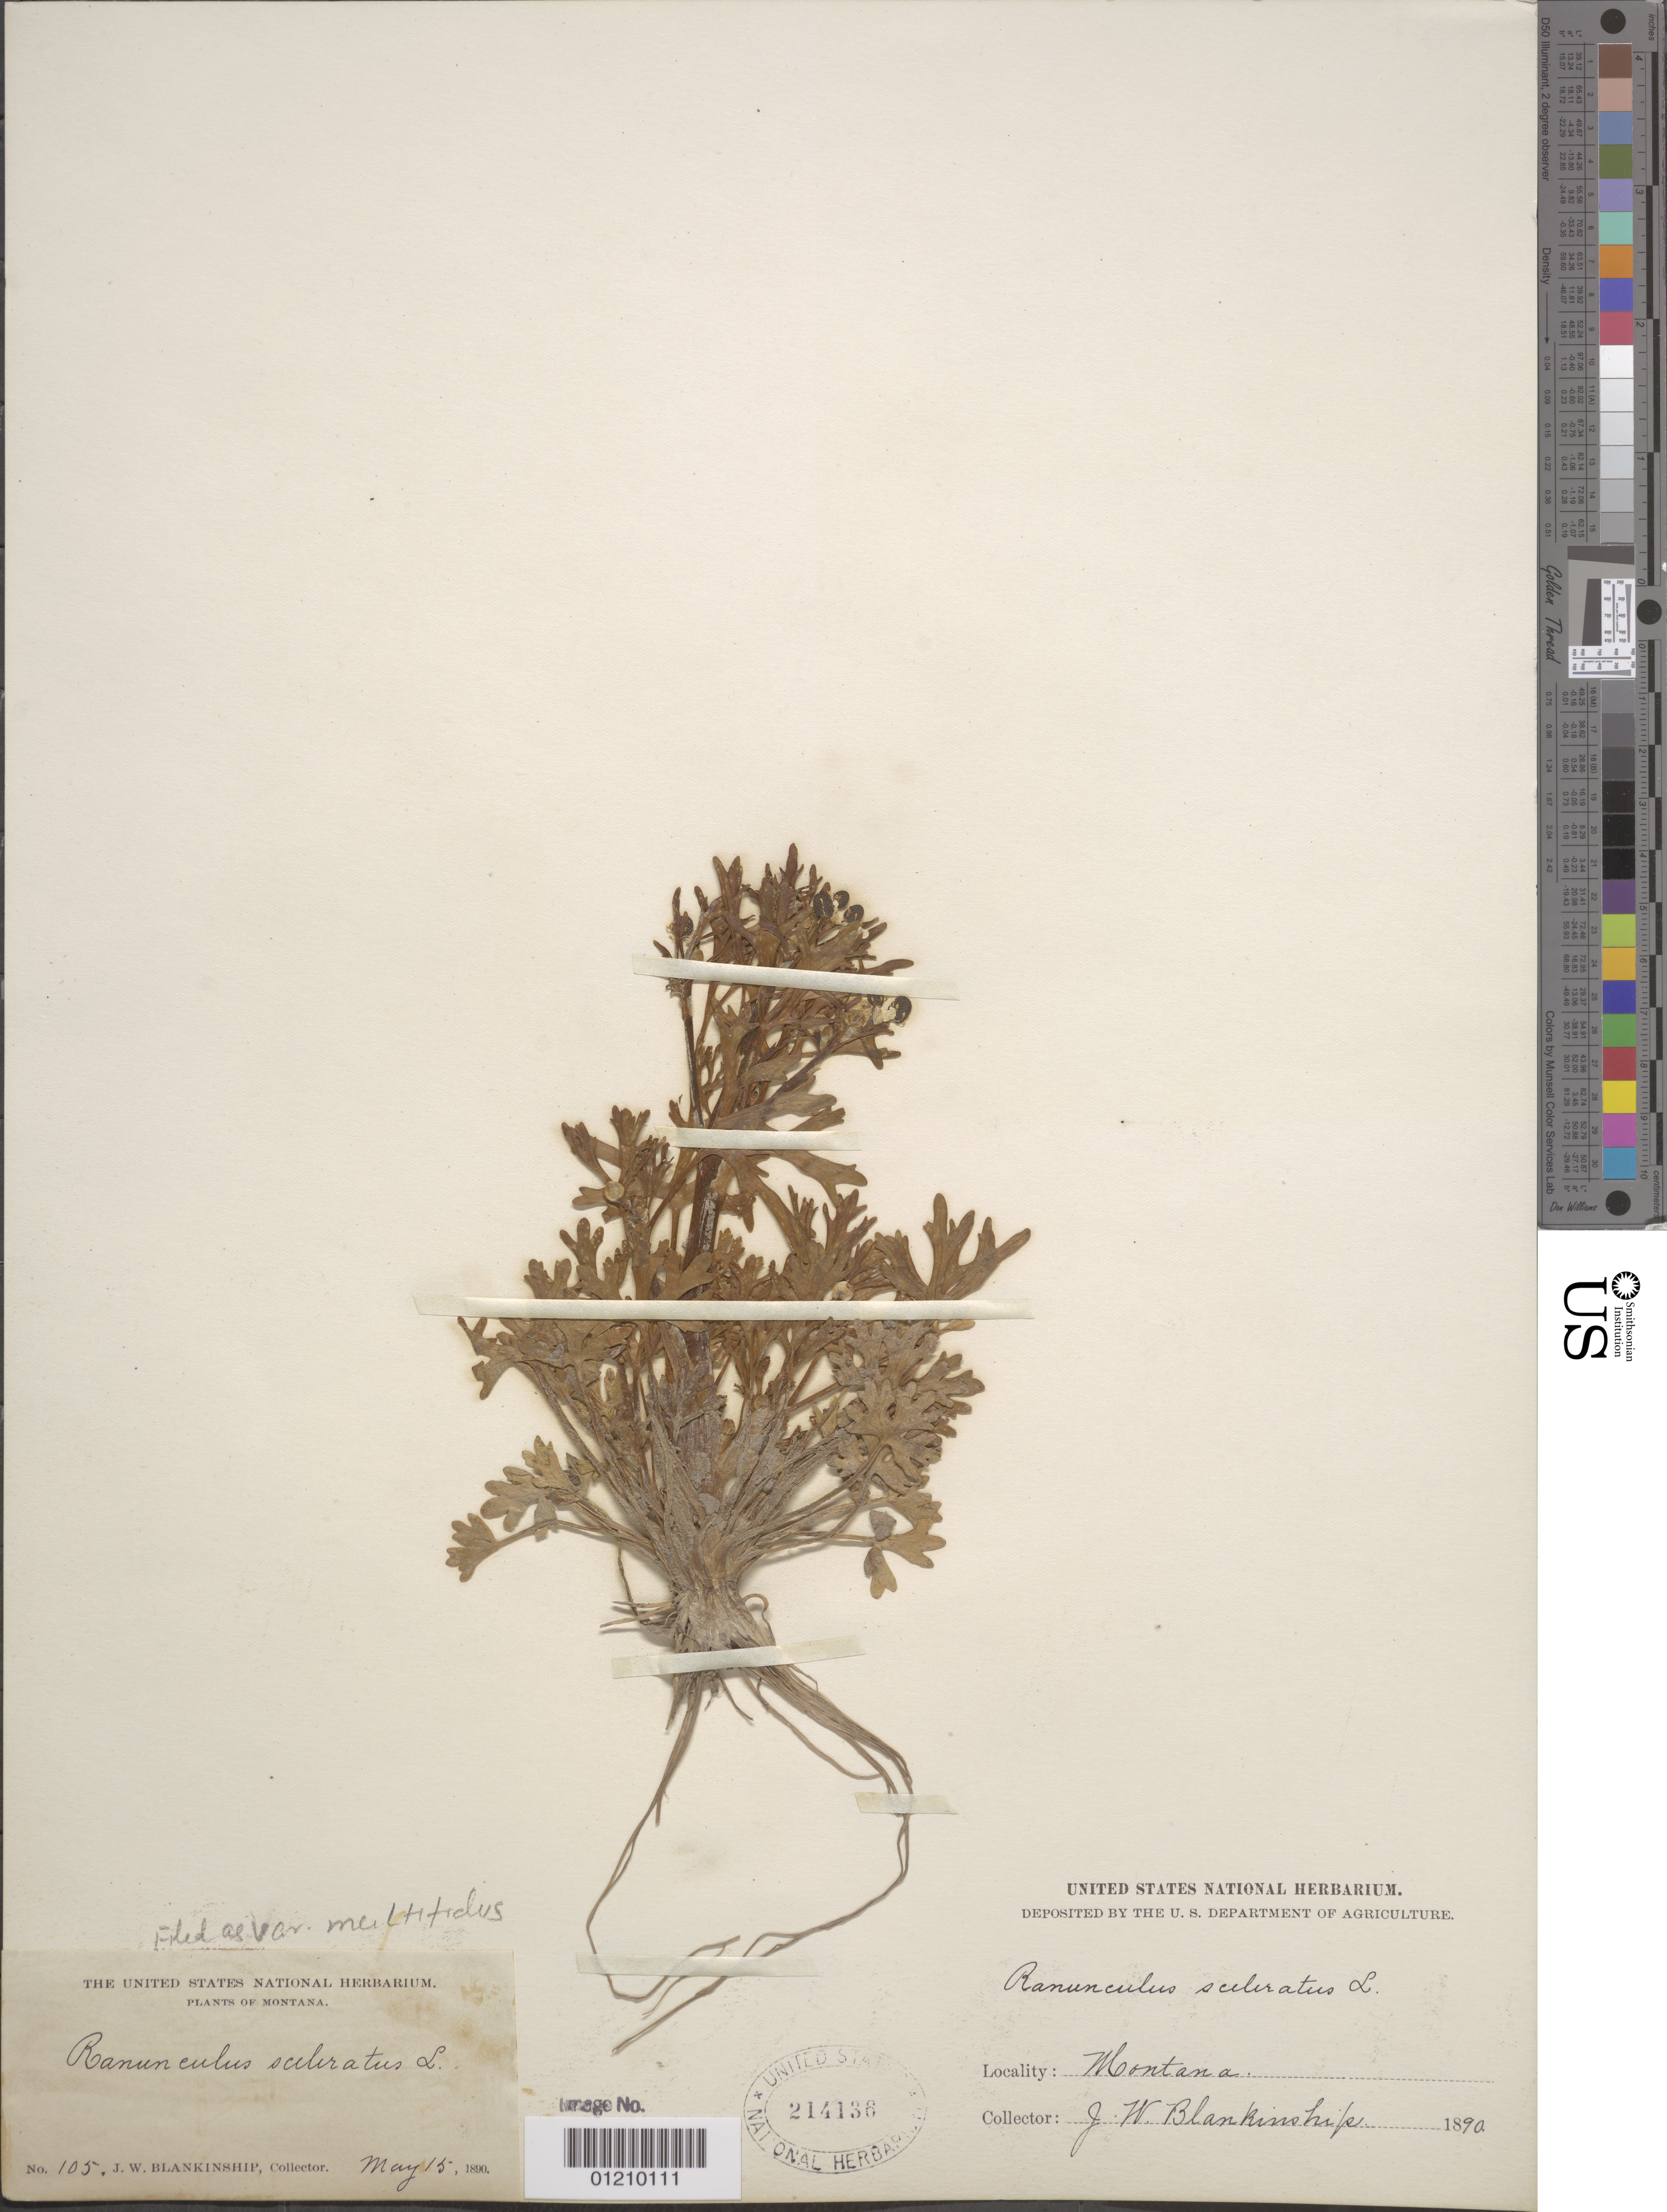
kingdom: Plantae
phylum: Tracheophyta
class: Magnoliopsida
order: Ranunculales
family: Ranunculaceae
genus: Ranunculus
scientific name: Ranunculus sceleratus var. multifidus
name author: Nutt.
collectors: J. W. Blankinship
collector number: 105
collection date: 1890-05-15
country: United States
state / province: Montana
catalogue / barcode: US 214136